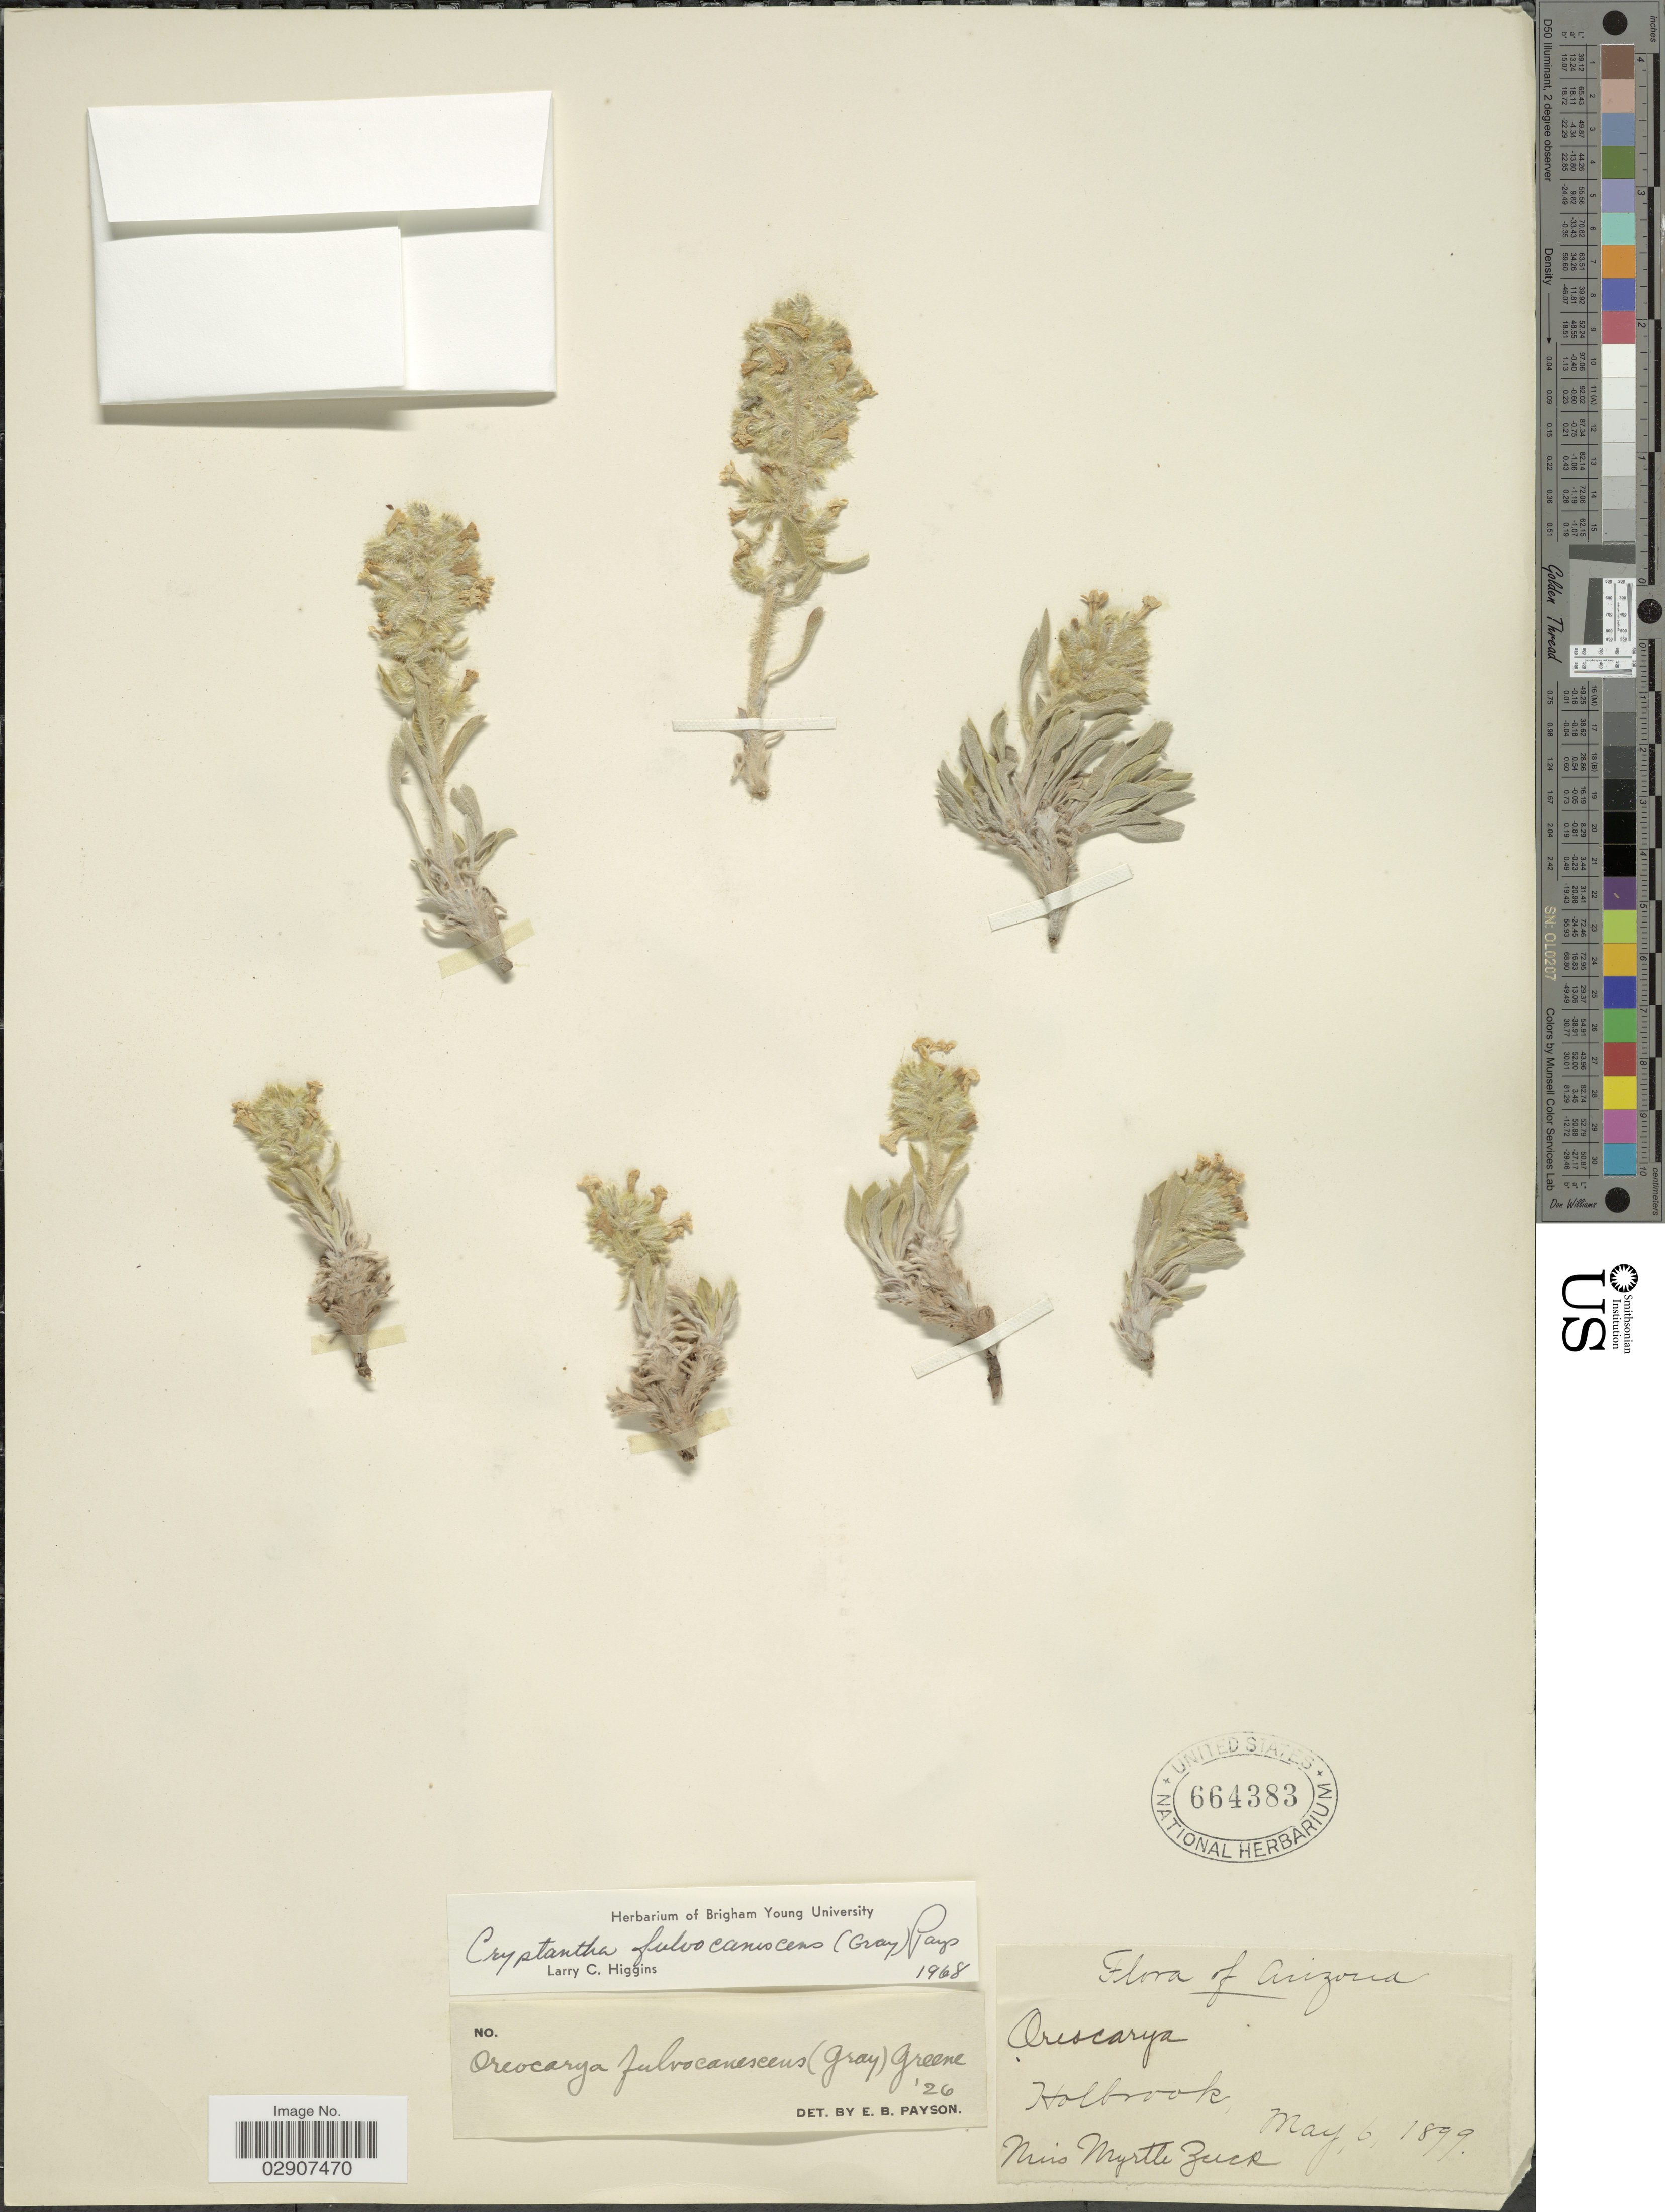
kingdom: Plantae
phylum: Tracheophyta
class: Magnoliopsida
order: Boraginales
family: Boraginaceae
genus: Cryptantha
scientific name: Cryptantha fulvocanescens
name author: (S. Watson) Payson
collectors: M. Zuck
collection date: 1899-05-06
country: United States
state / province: Arizona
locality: Holbrook.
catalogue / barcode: US 664383